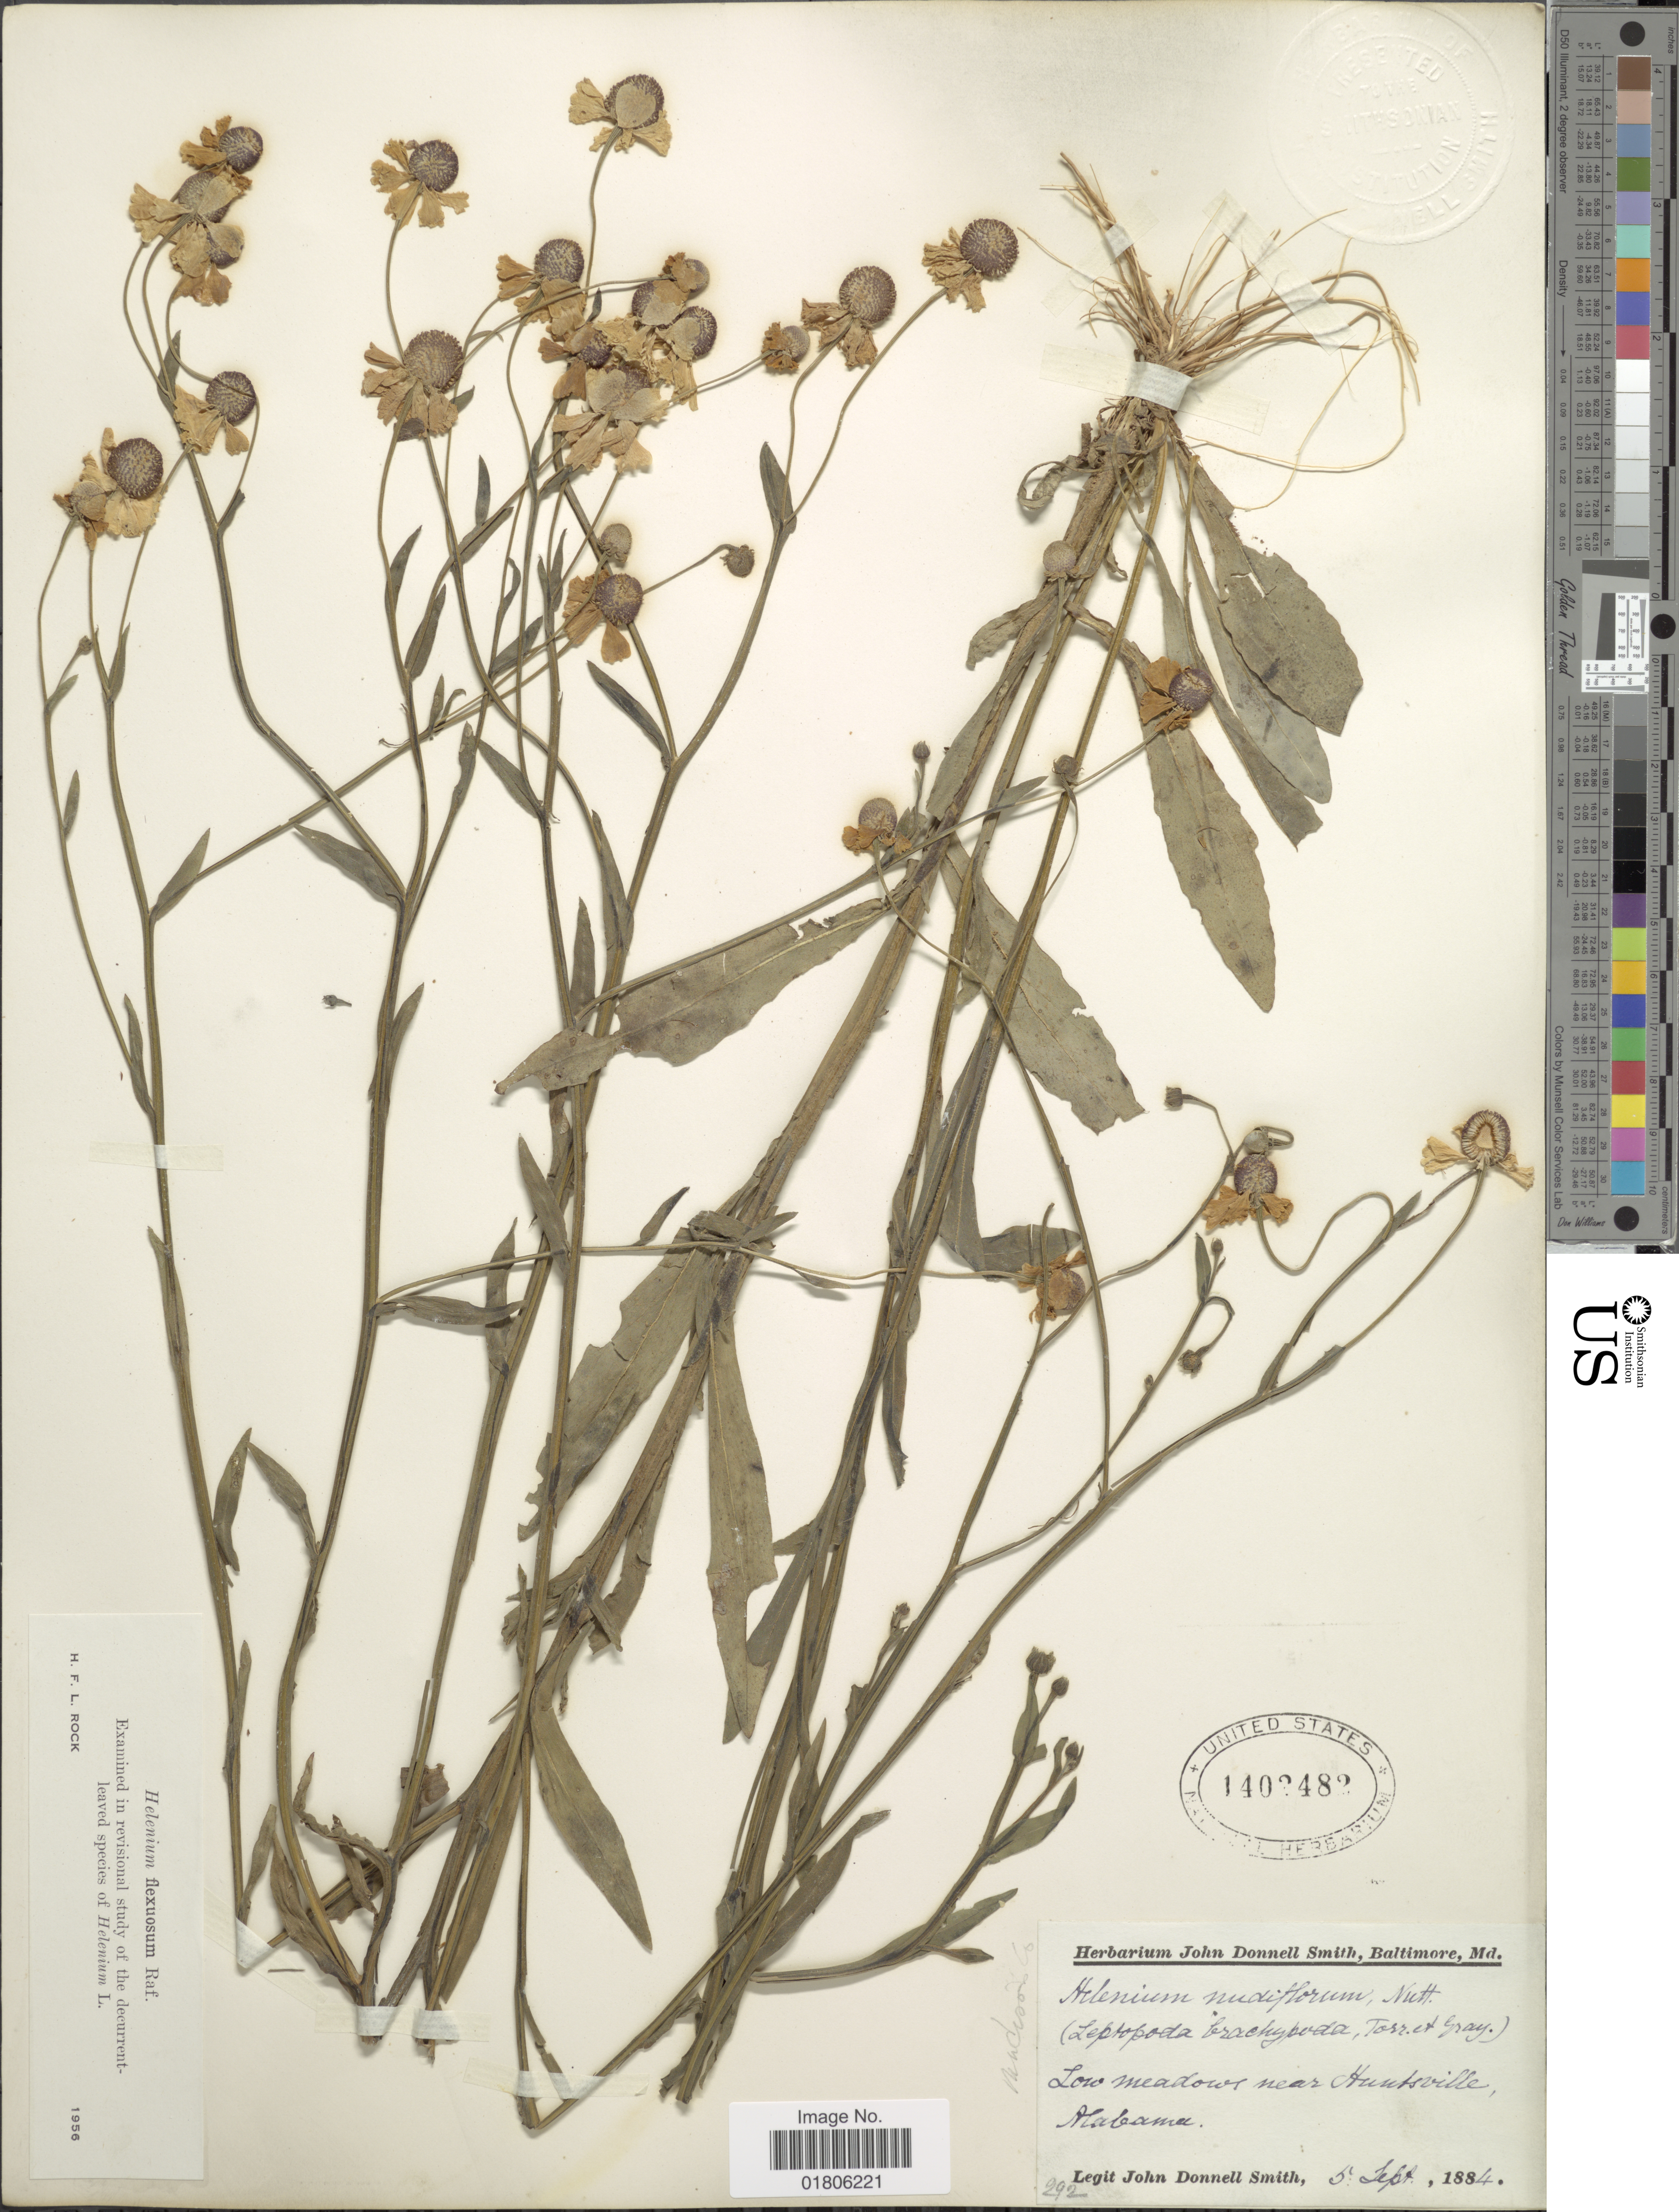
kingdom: Plantae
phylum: Tracheophyta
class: Magnoliopsida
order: Asterales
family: Asteraceae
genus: Helenium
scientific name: Helenium flexuosum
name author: Raf.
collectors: J. Donnell Smith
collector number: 292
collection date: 1884-09-05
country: United States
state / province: Alabama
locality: Near Huntsville. Madison Co.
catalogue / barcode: US 1402482